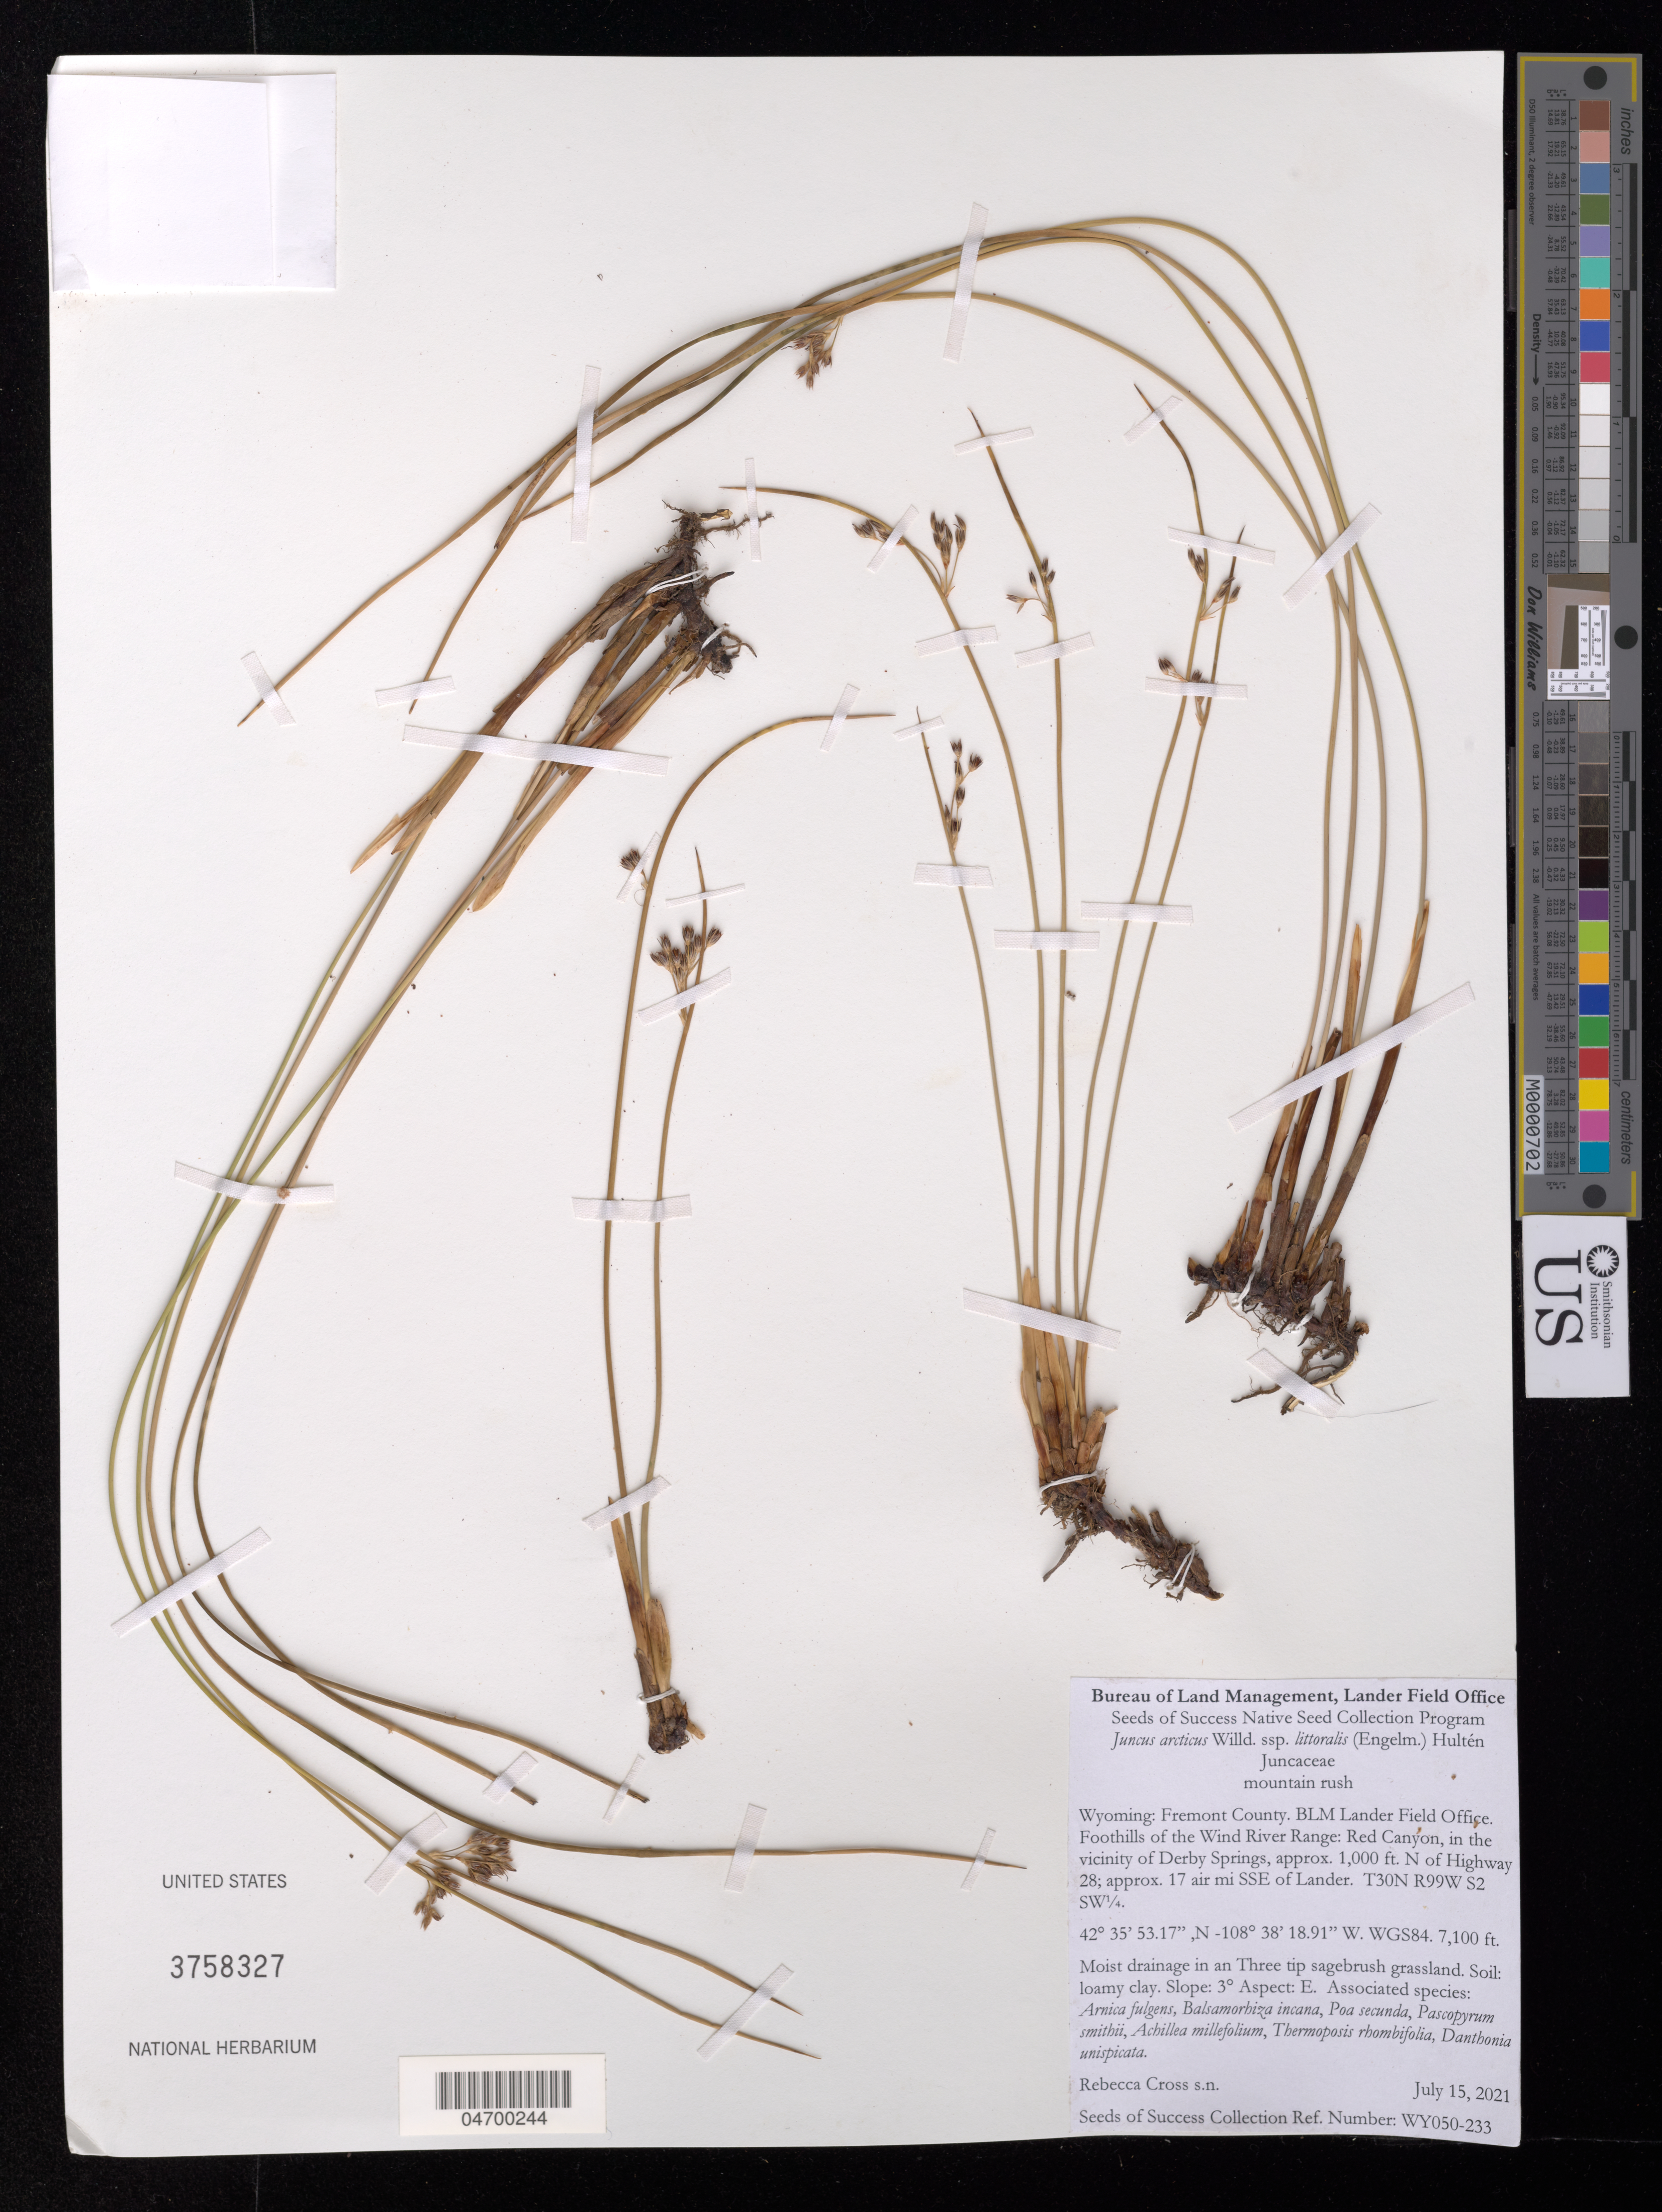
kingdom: Plantae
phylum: Tracheophyta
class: Liliopsida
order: Poales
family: Juncaceae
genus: Juncus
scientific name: Juncus arcticus subsp. littoralis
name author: (Engelm.) Hultén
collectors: R. Cross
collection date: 2021-07-15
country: United States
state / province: Wyoming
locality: Fremont County. BLM Lander Field Office. Foothills of the Wind River Range: Red Canyon, in the vicinity of Derby Springs, approx. 1,000 ft. N of Highway 28; approx. 17 air mi SSE of Lander. T30N R99W S2 SW¼.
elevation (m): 2164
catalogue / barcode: US 3758327